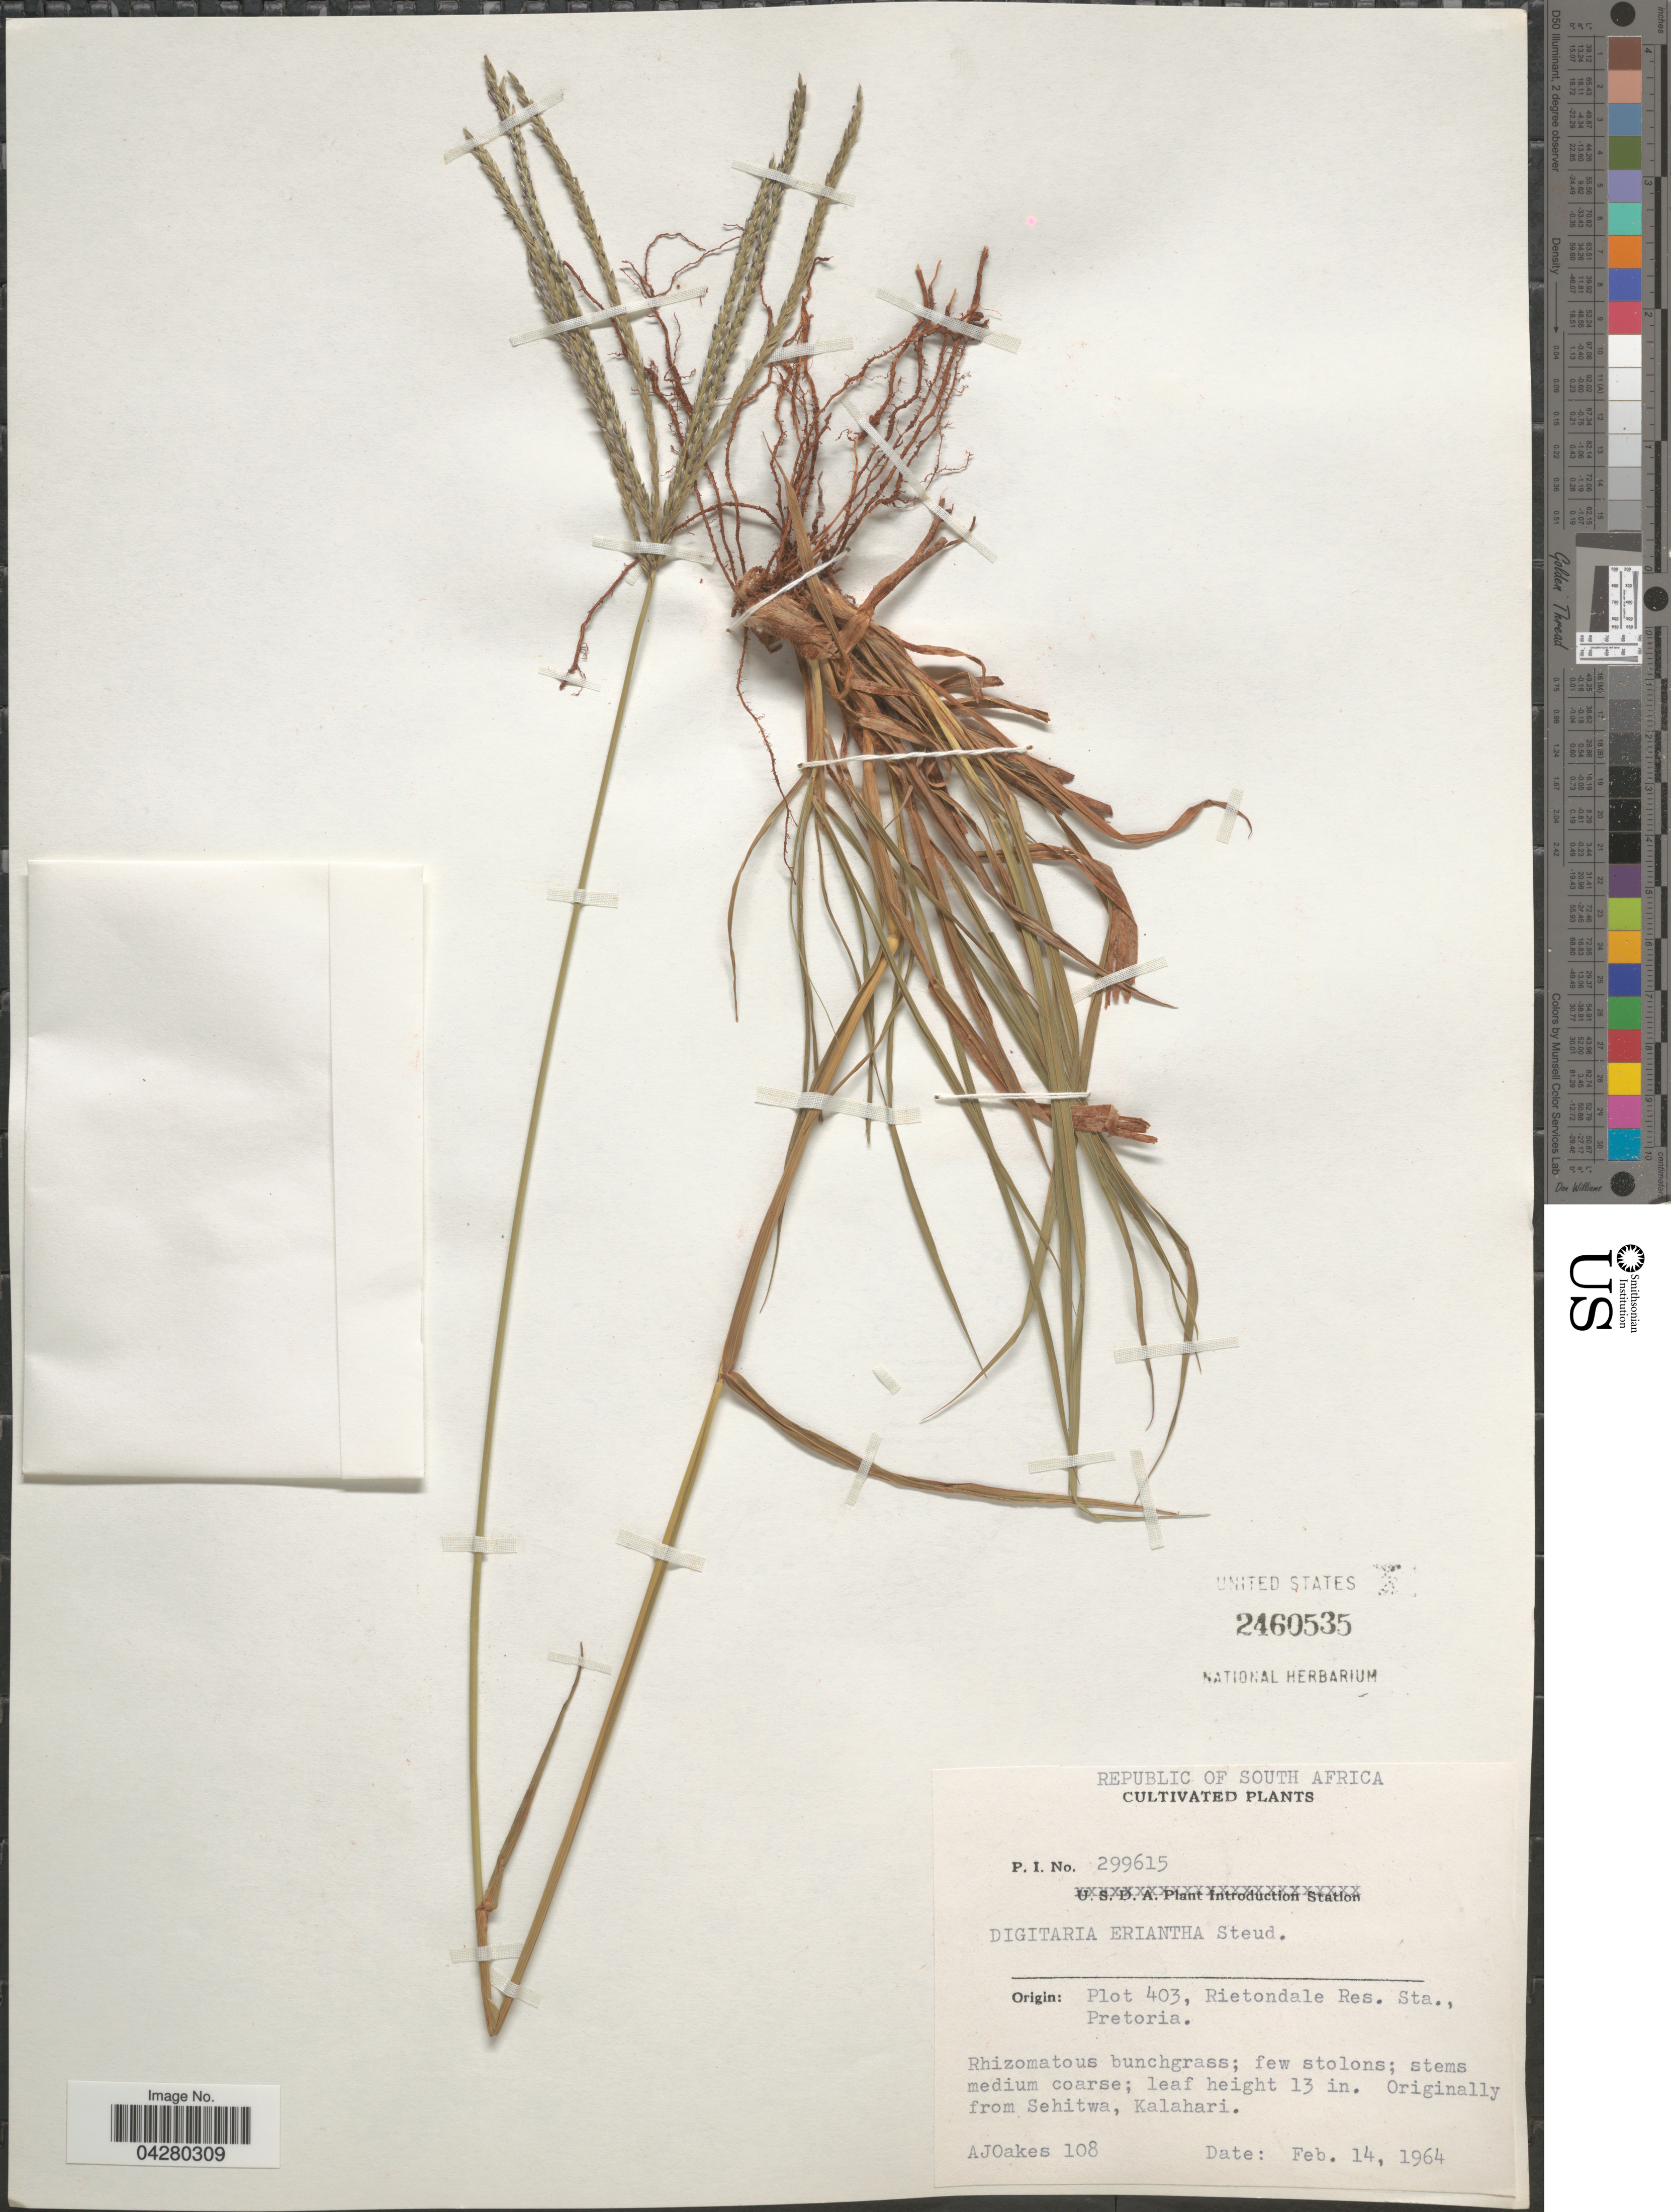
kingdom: Plantae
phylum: Tracheophyta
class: Liliopsida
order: Poales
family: Poaceae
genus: Digitaria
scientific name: Digitaria eriantha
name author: Steud.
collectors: A. Oakes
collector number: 108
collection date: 1964-02-14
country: South Africa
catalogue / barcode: US 2460535